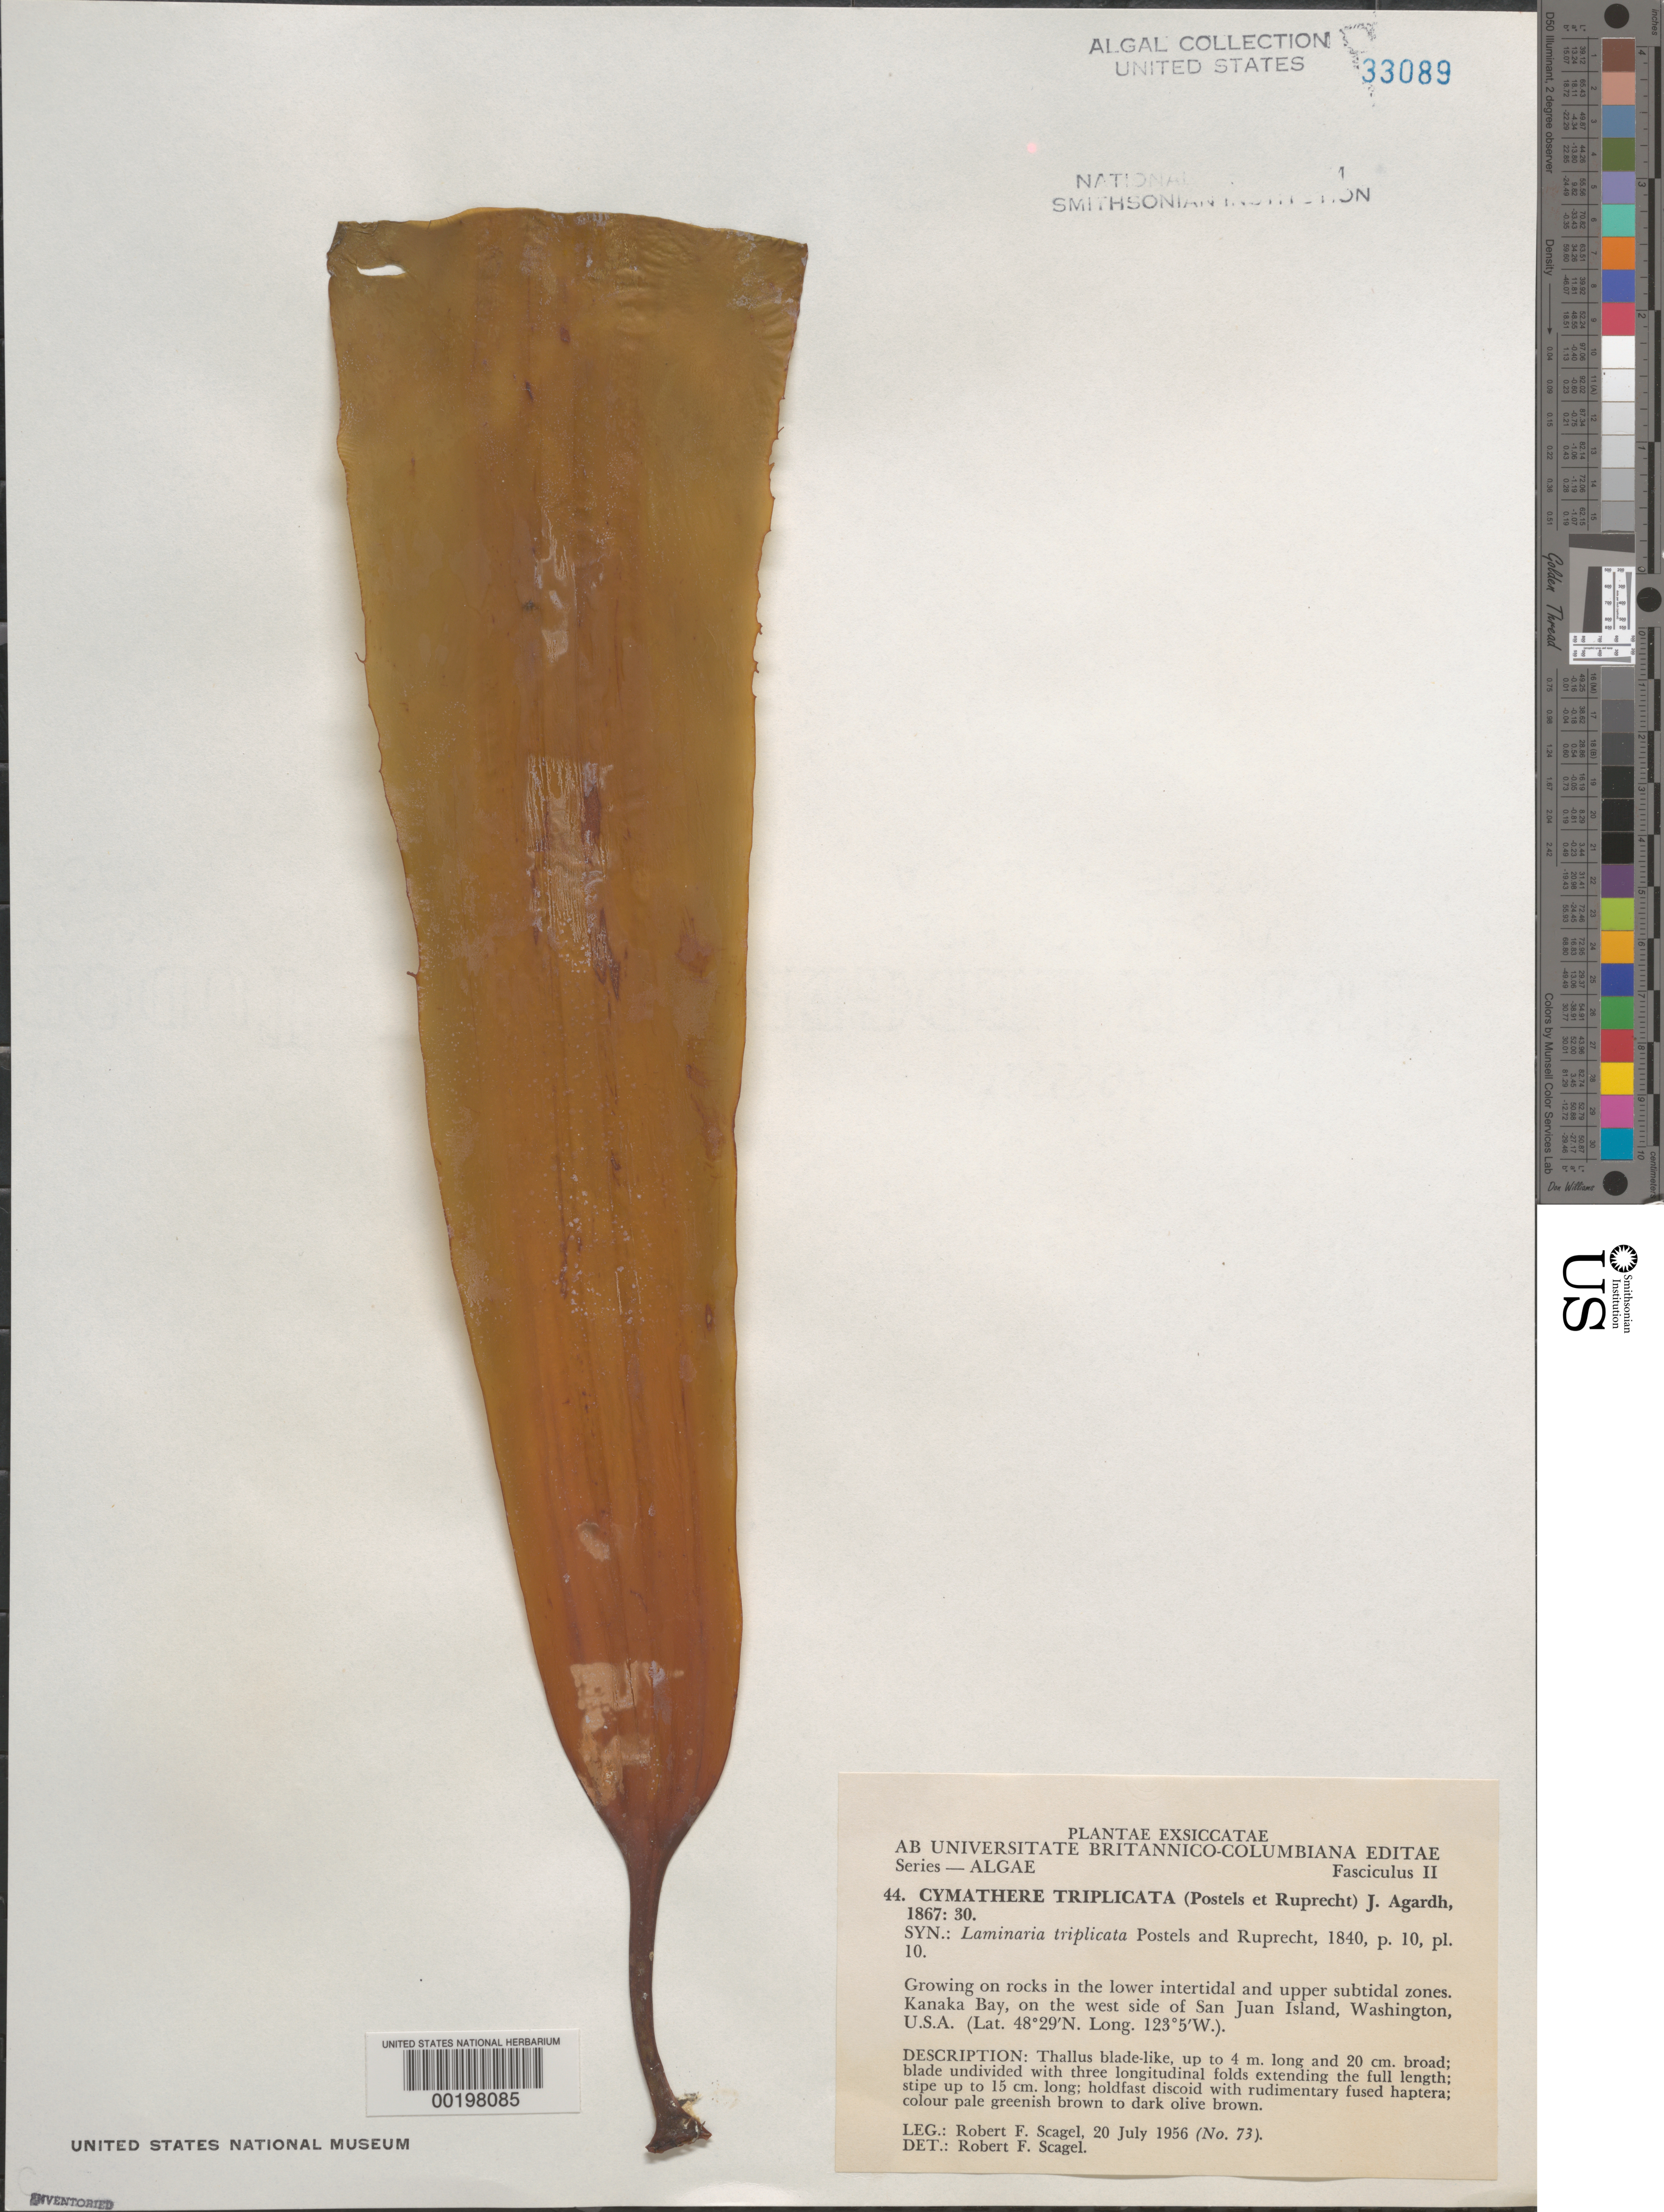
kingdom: Chromista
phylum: Ochrophyta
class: Phaeophyceae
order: Laminariales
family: Laminariaceae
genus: Cymathaere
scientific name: Cymathaere triplicata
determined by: Scagel, R. F.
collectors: R. F. Scagel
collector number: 73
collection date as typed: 20 Jul 1956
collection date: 1956-07-20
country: United States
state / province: Washington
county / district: San Juan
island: San Juan Island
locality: Kanaka Bay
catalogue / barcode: US 33089